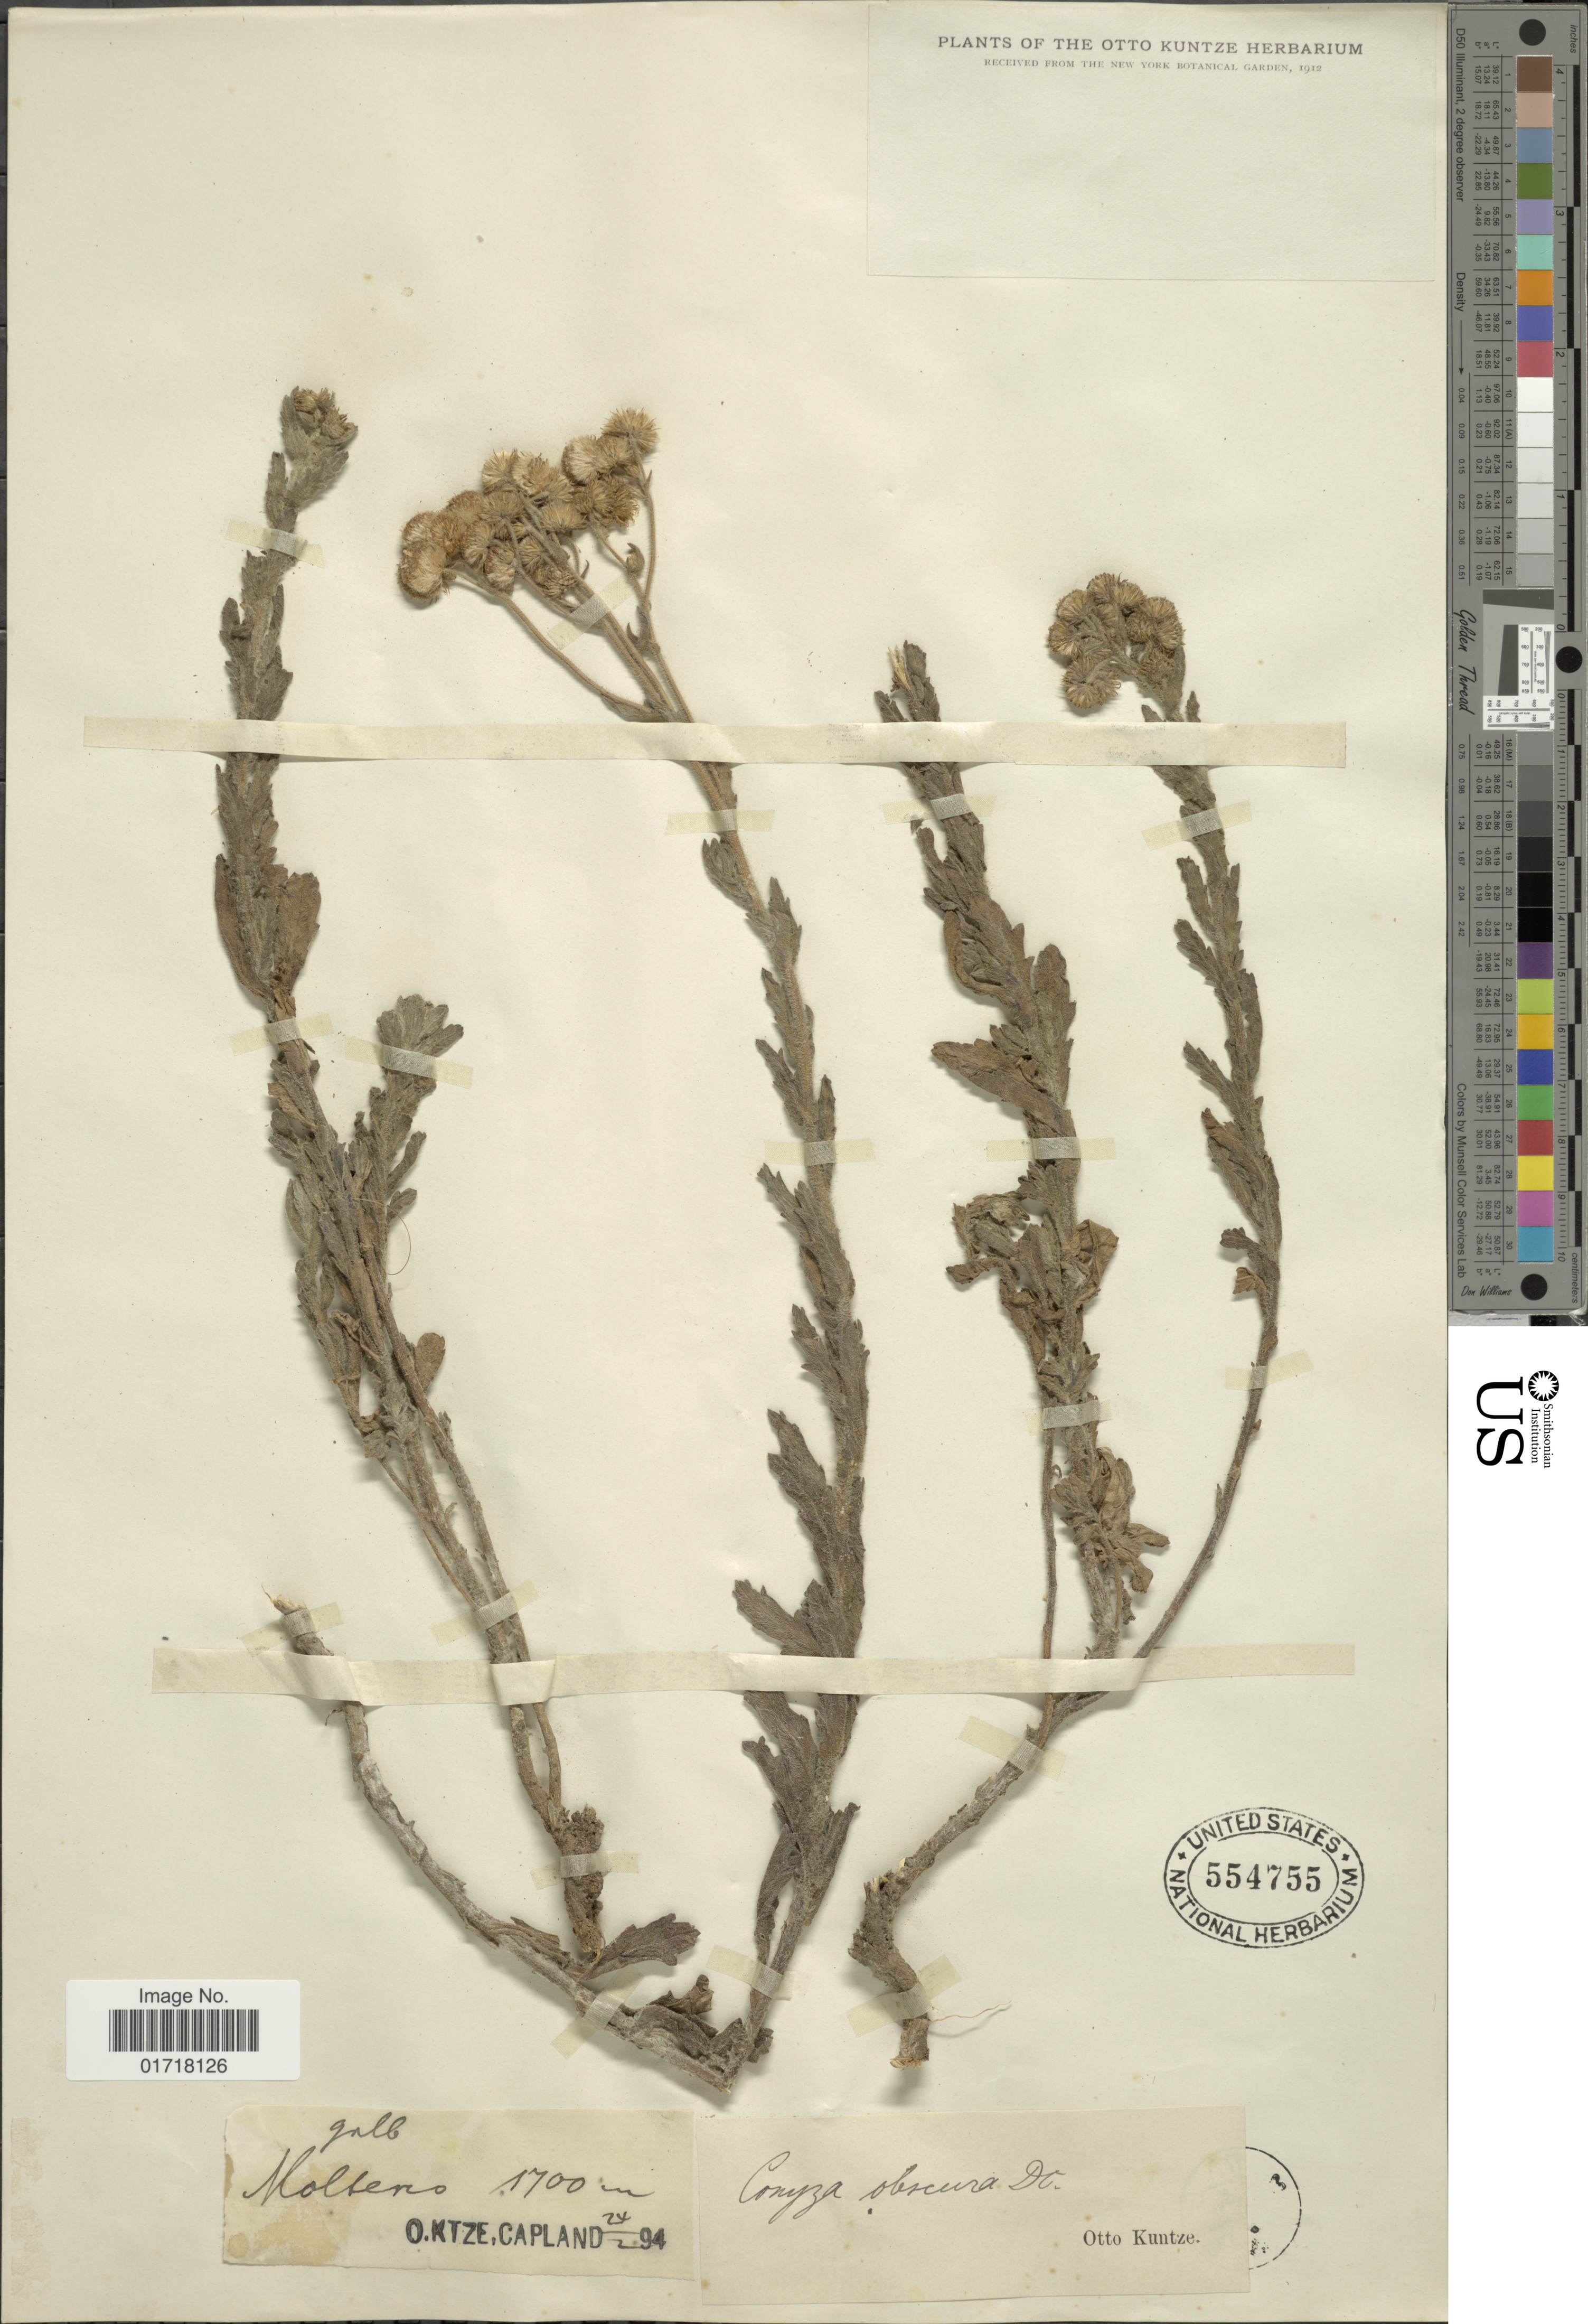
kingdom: Plantae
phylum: Tracheophyta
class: Magnoliopsida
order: Asterales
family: Asteraceae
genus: Conyza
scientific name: Conyza obscura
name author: DC.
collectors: C.E.O. Kuntze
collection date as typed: Transcribed d/m/y: 24/2/94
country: South Africa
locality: Molteno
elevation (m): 1700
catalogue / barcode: US 554755